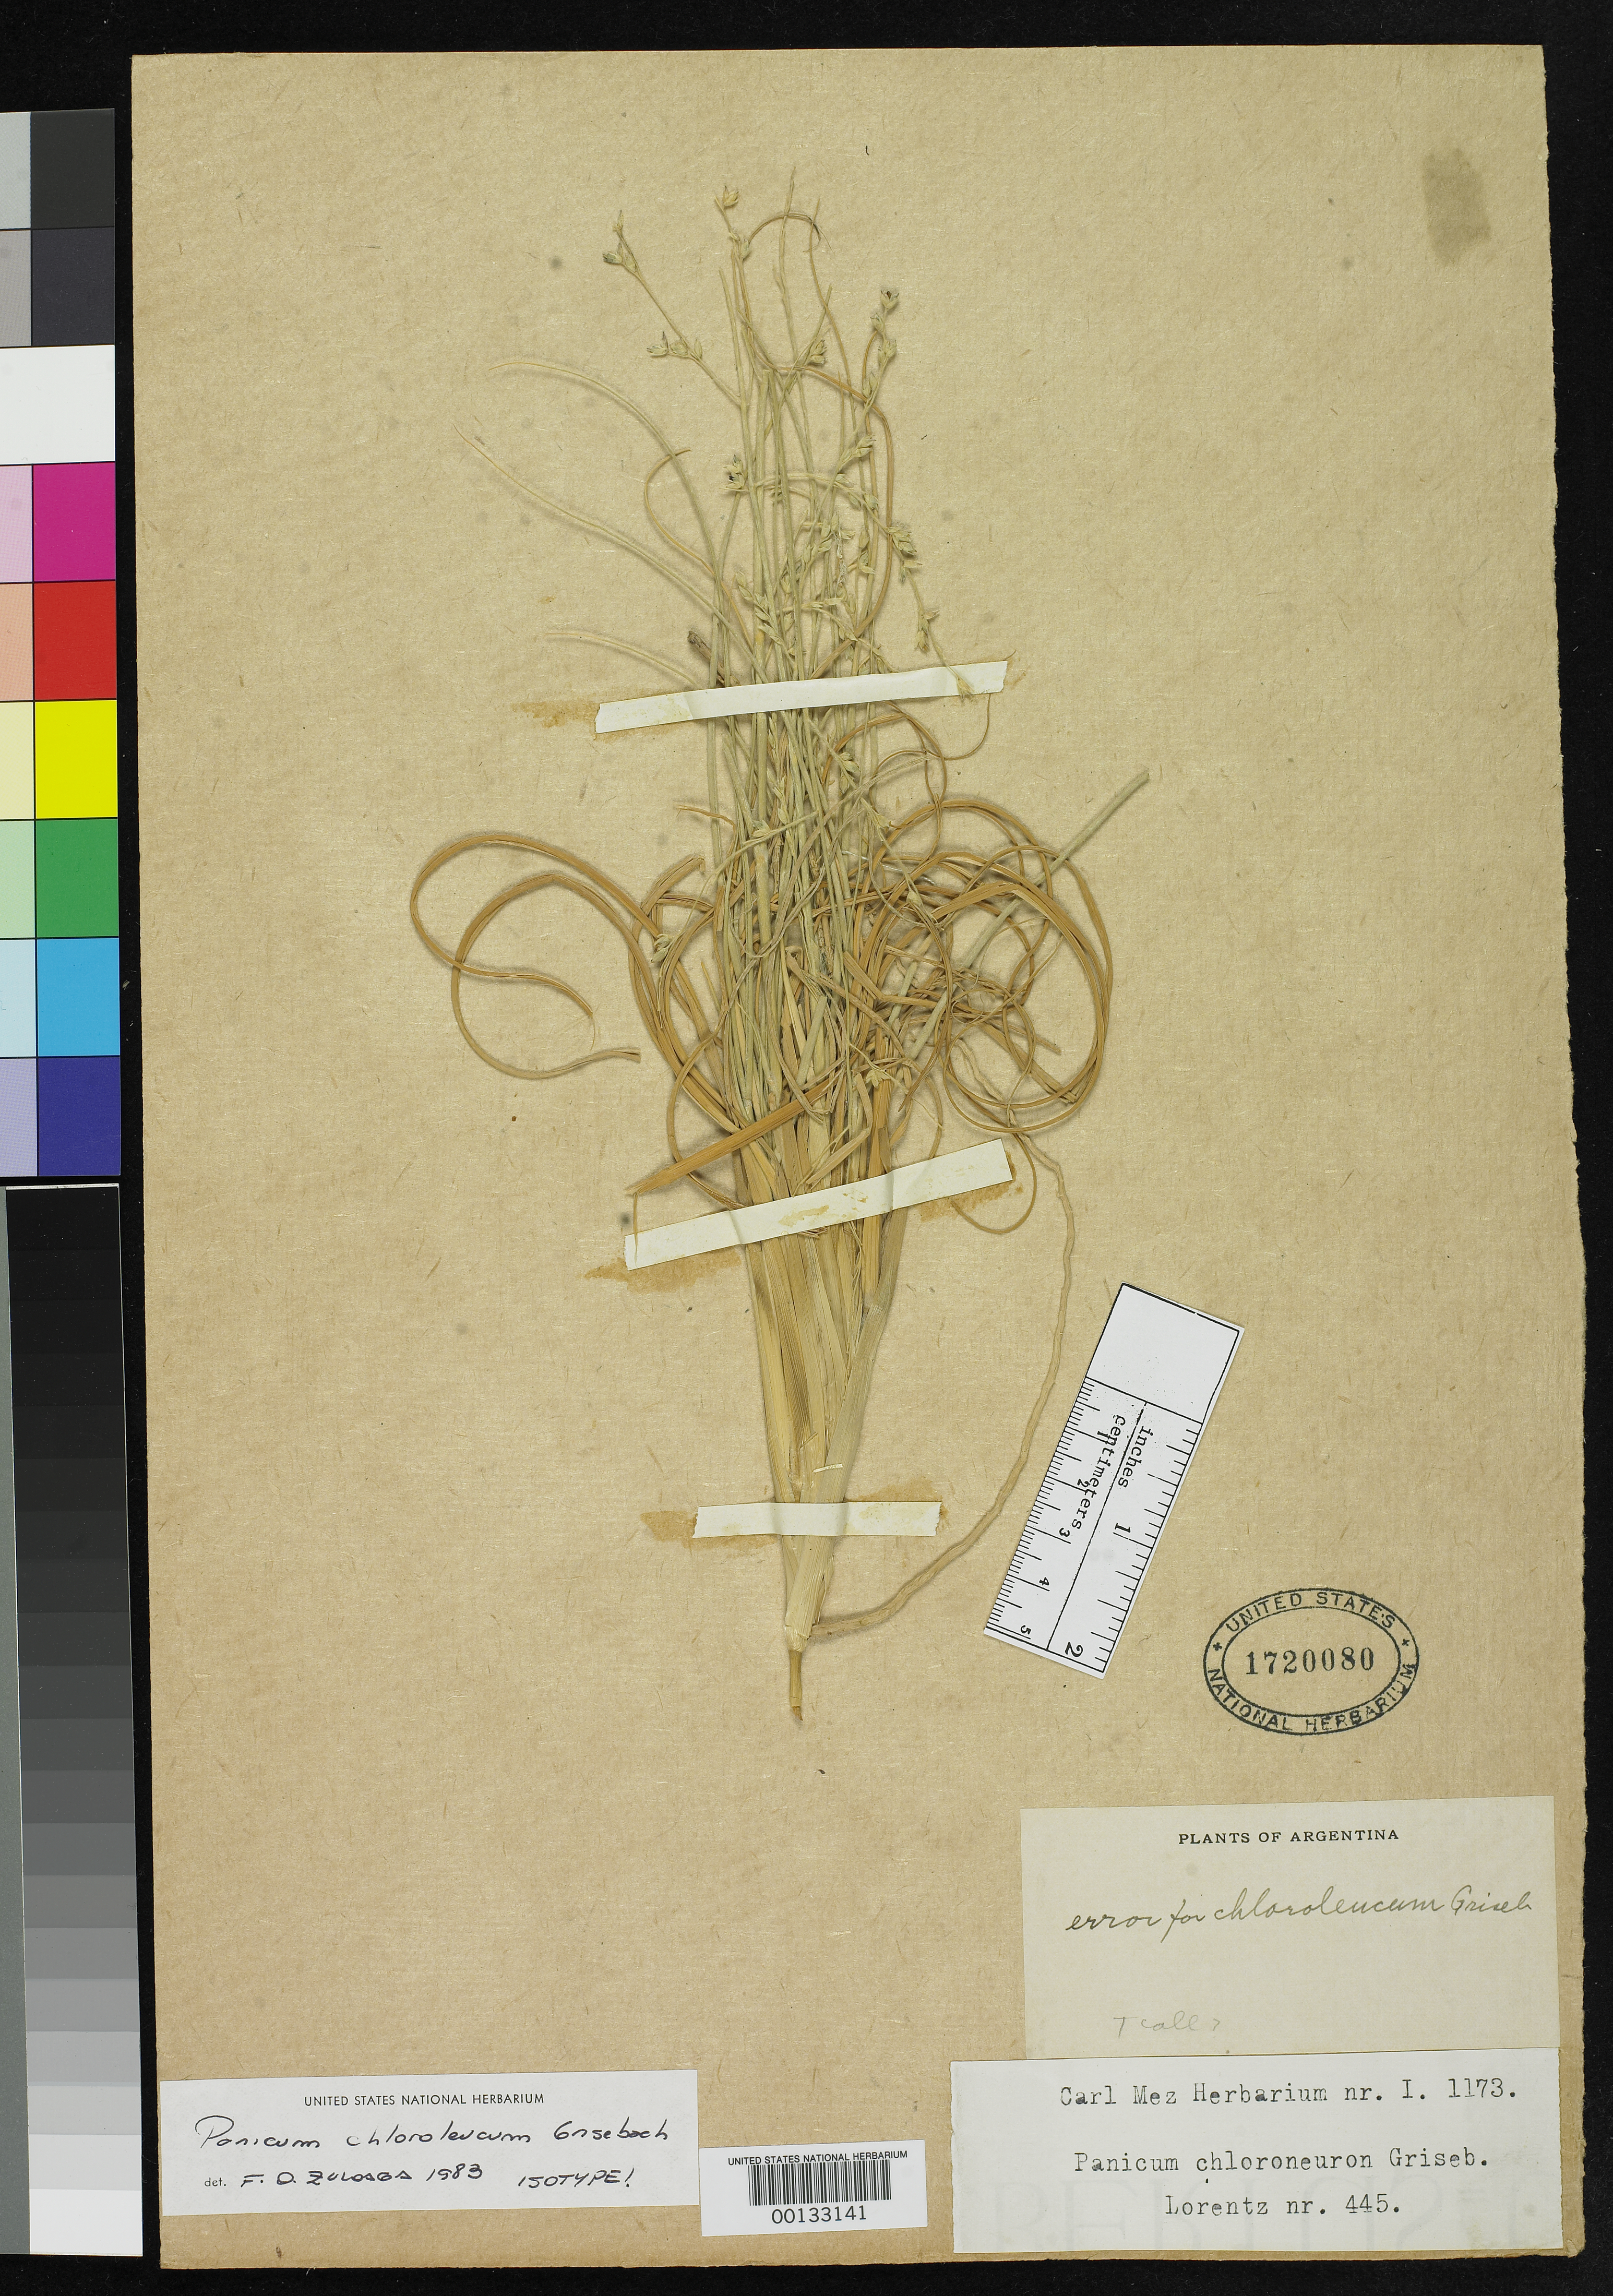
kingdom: Plantae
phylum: Tracheophyta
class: Liliopsida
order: Poales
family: Poaceae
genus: Panicum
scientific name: Panicum chloroleucum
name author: Griseb.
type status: Isotype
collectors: P. G. Lorentz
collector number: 445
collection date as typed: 1872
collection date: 1872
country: Argentina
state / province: Catamarca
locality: Laguna Blanca.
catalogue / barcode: US 1720080